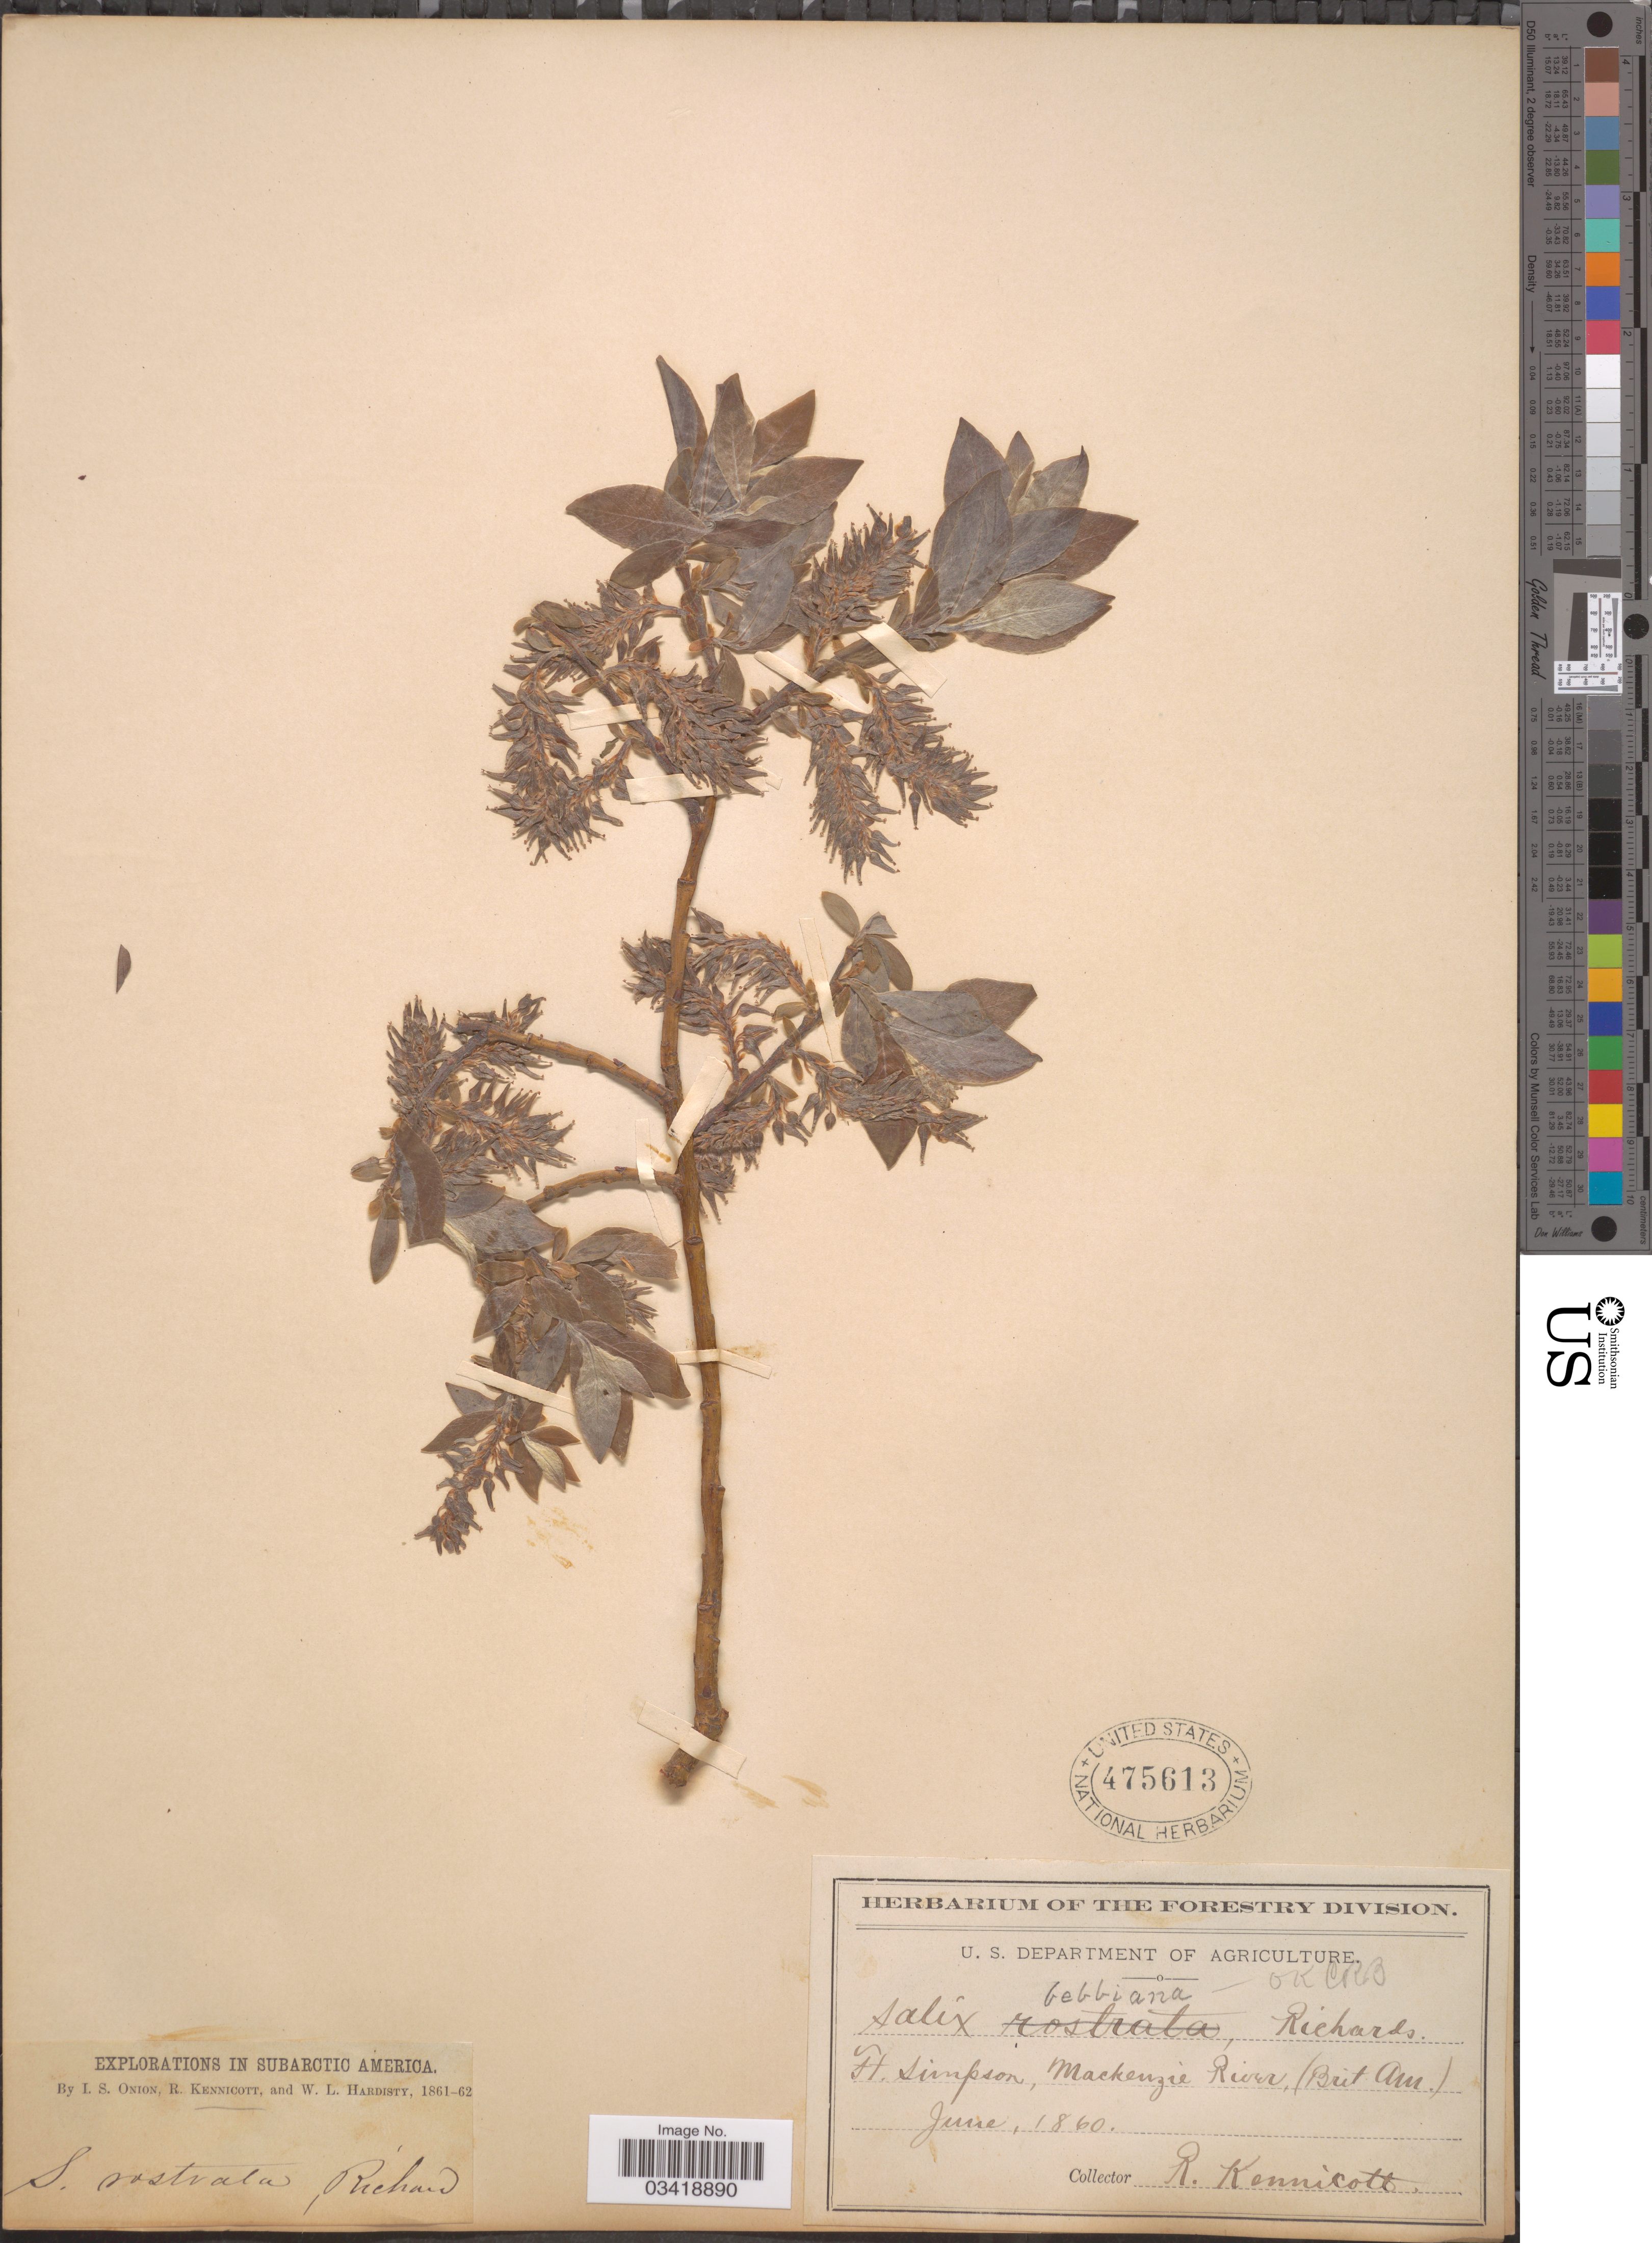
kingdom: Plantae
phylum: Tracheophyta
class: Magnoliopsida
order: Malpighiales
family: Salicaceae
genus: Salix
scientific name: Salix bebbiana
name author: Sarg.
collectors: R. Kennicott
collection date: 1860-06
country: Canada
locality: In Subarctic America. Ft. Simpson, Mackenzie River (Brit. Am.).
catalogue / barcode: US 475613